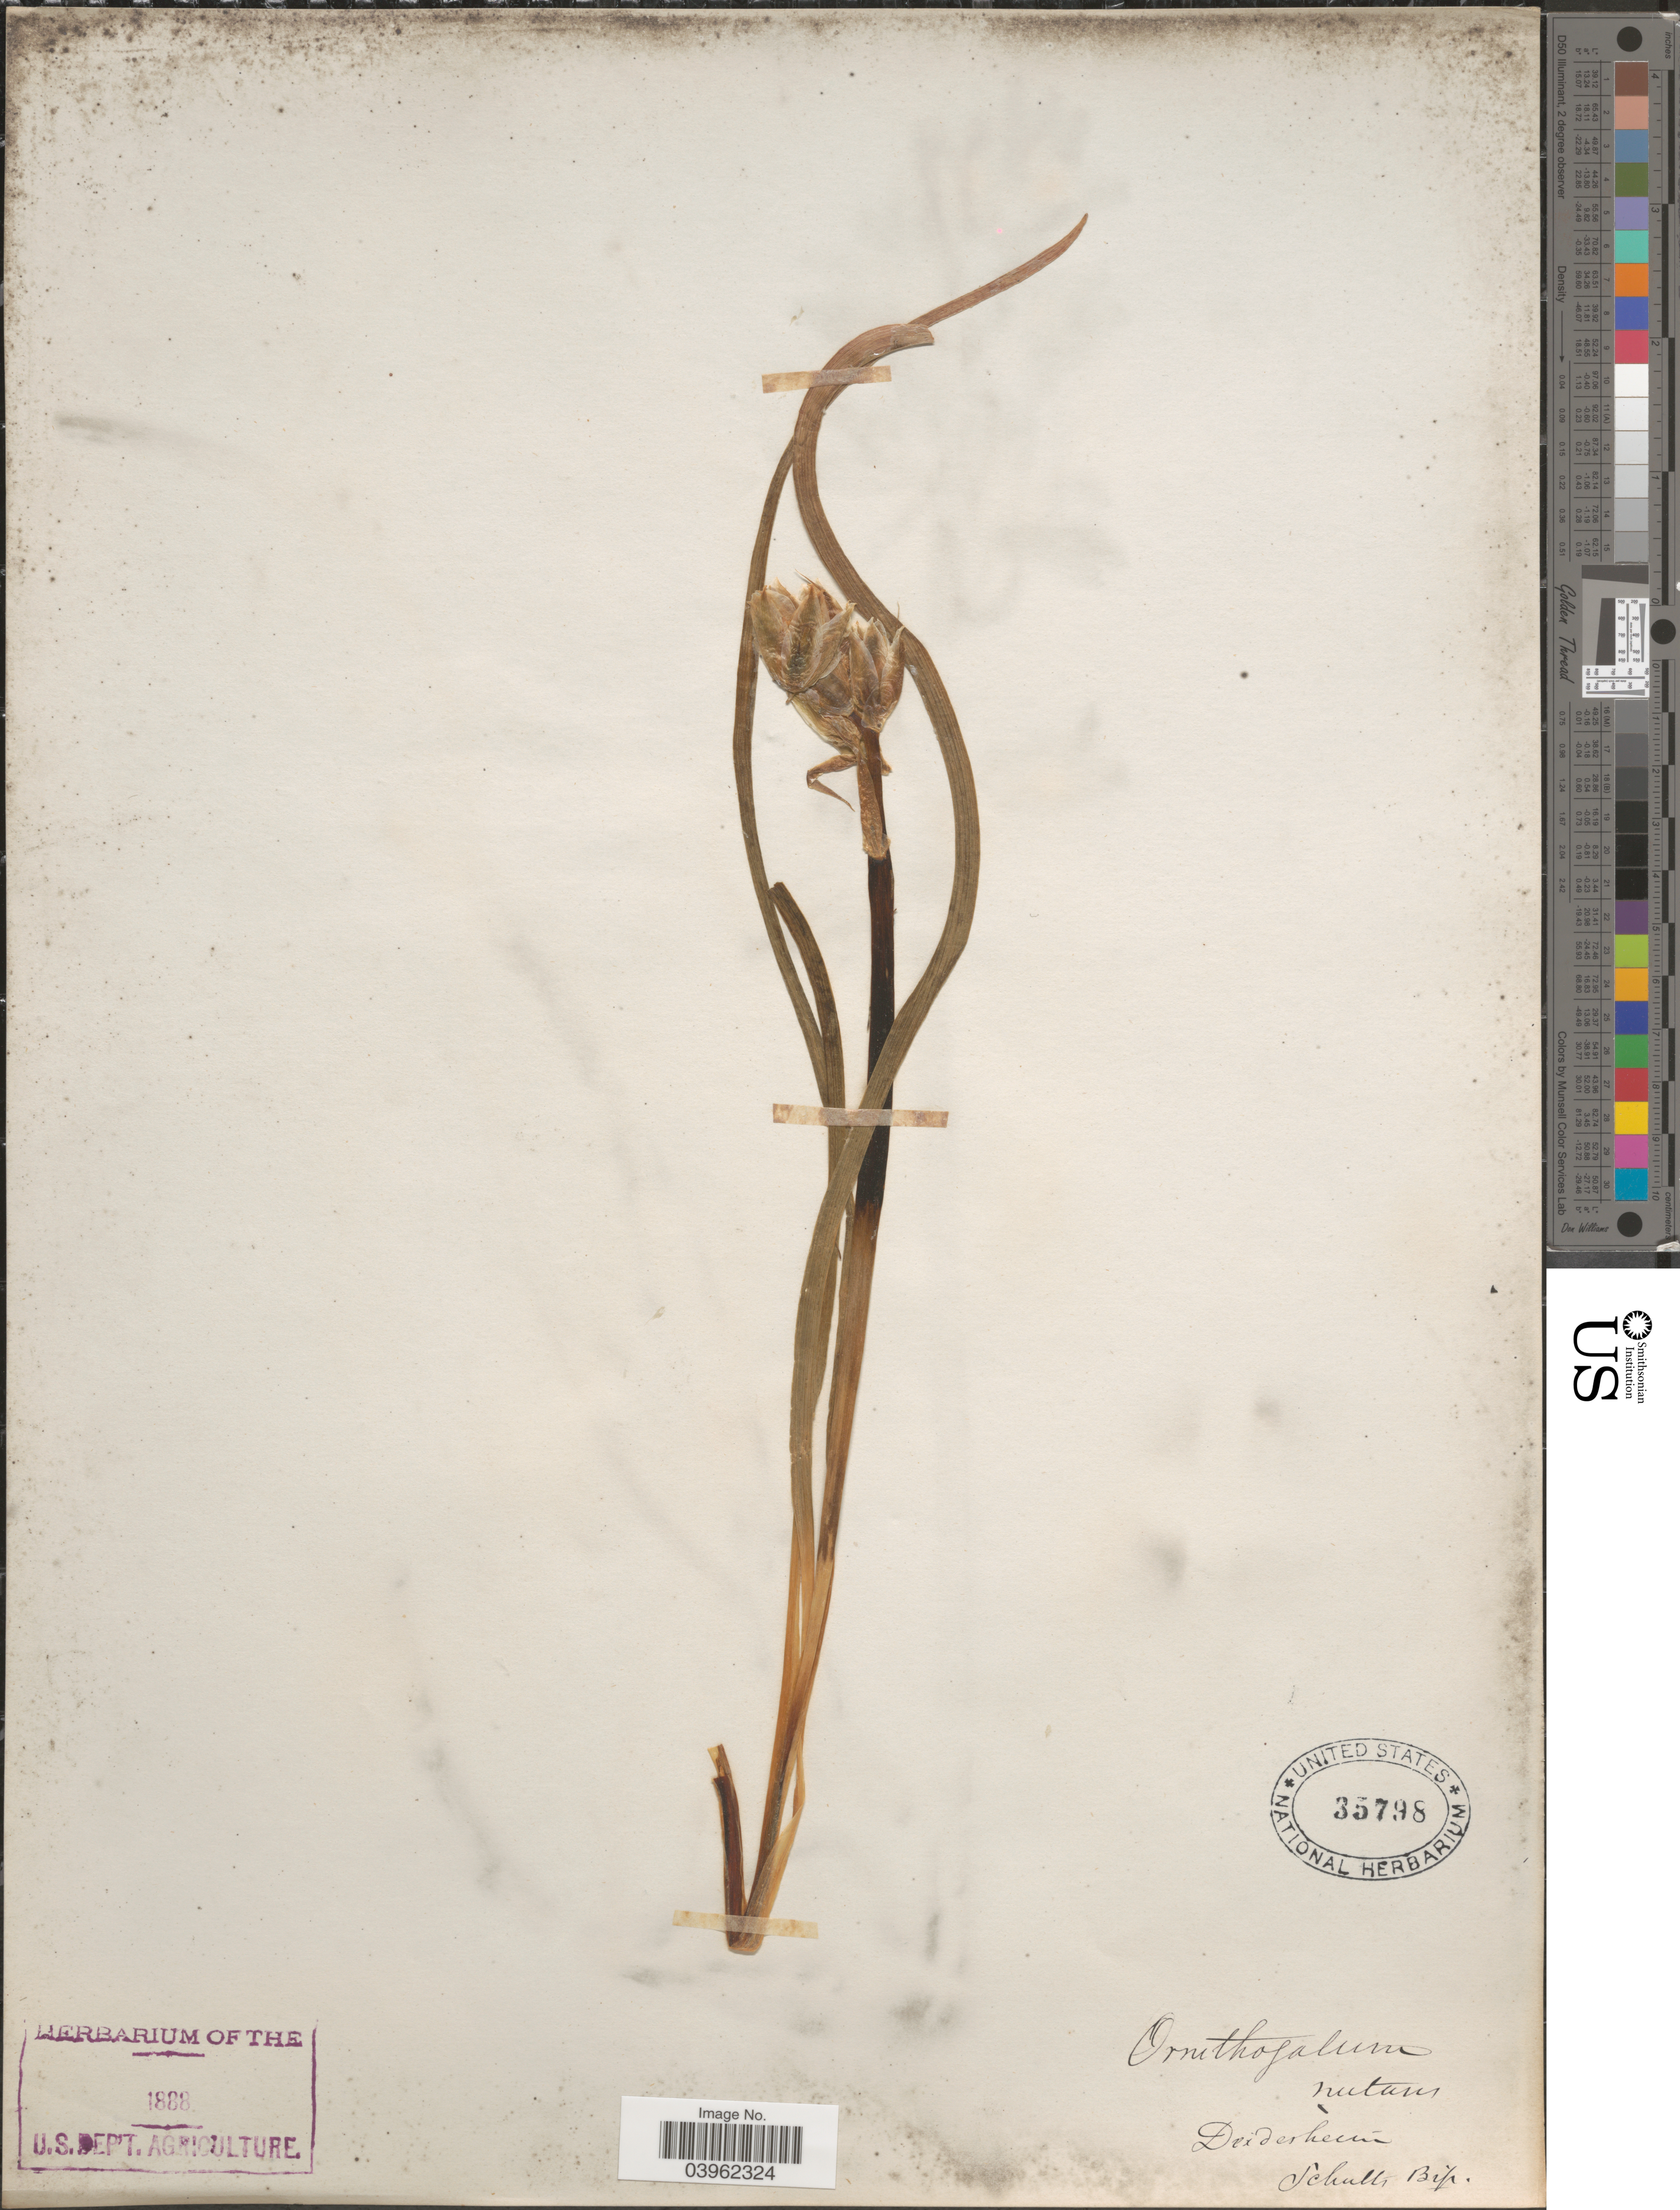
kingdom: Plantae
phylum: Tracheophyta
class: Liliopsida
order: Asparagales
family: Asparagaceae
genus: Ornithogalum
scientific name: Ornithogalum nutans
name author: L.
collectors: Schults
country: Germany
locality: Deidesheim.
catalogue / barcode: US 35798